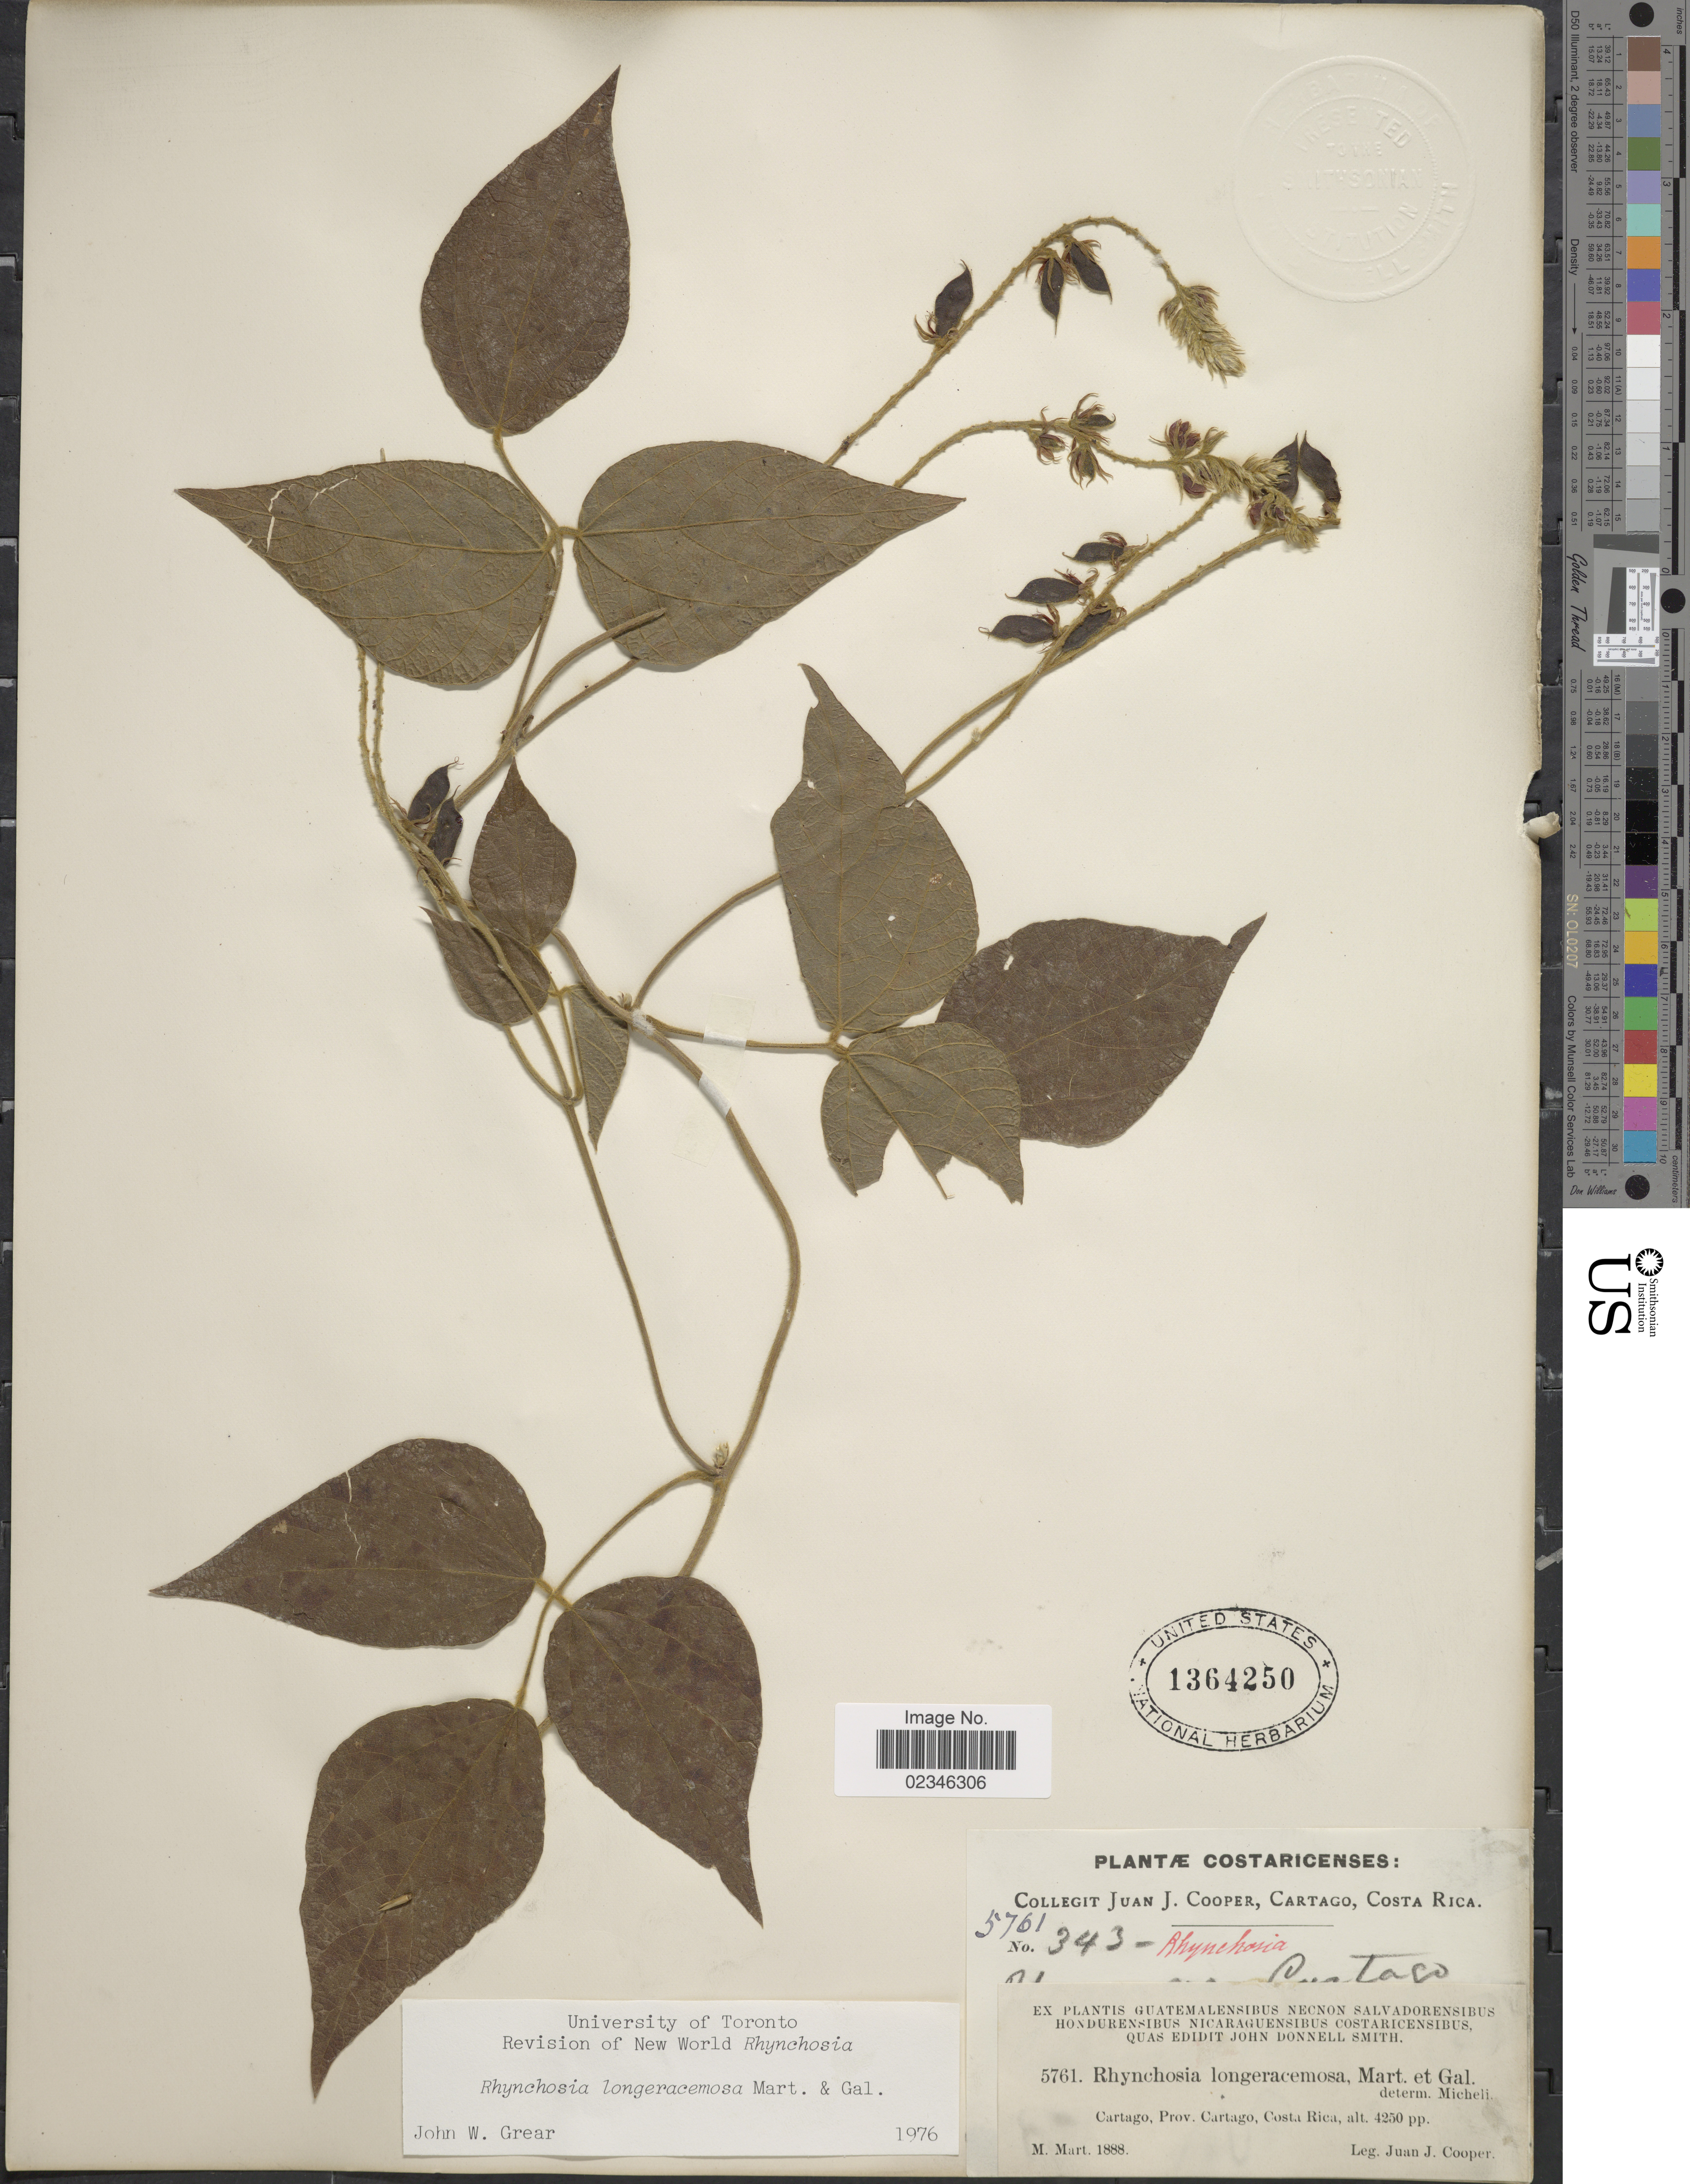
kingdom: Plantae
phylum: Tracheophyta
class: Magnoliopsida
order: Fabales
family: Fabaceae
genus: Rhynchosia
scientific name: Rhynchosia longeracemosa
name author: M. Martens & Galeotti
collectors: J. J. Cooper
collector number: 5761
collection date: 1888-03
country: Costa Rica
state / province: Cartago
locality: Cartago, Prov. Cartago, Costa Rica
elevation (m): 1295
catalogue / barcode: US 1364250